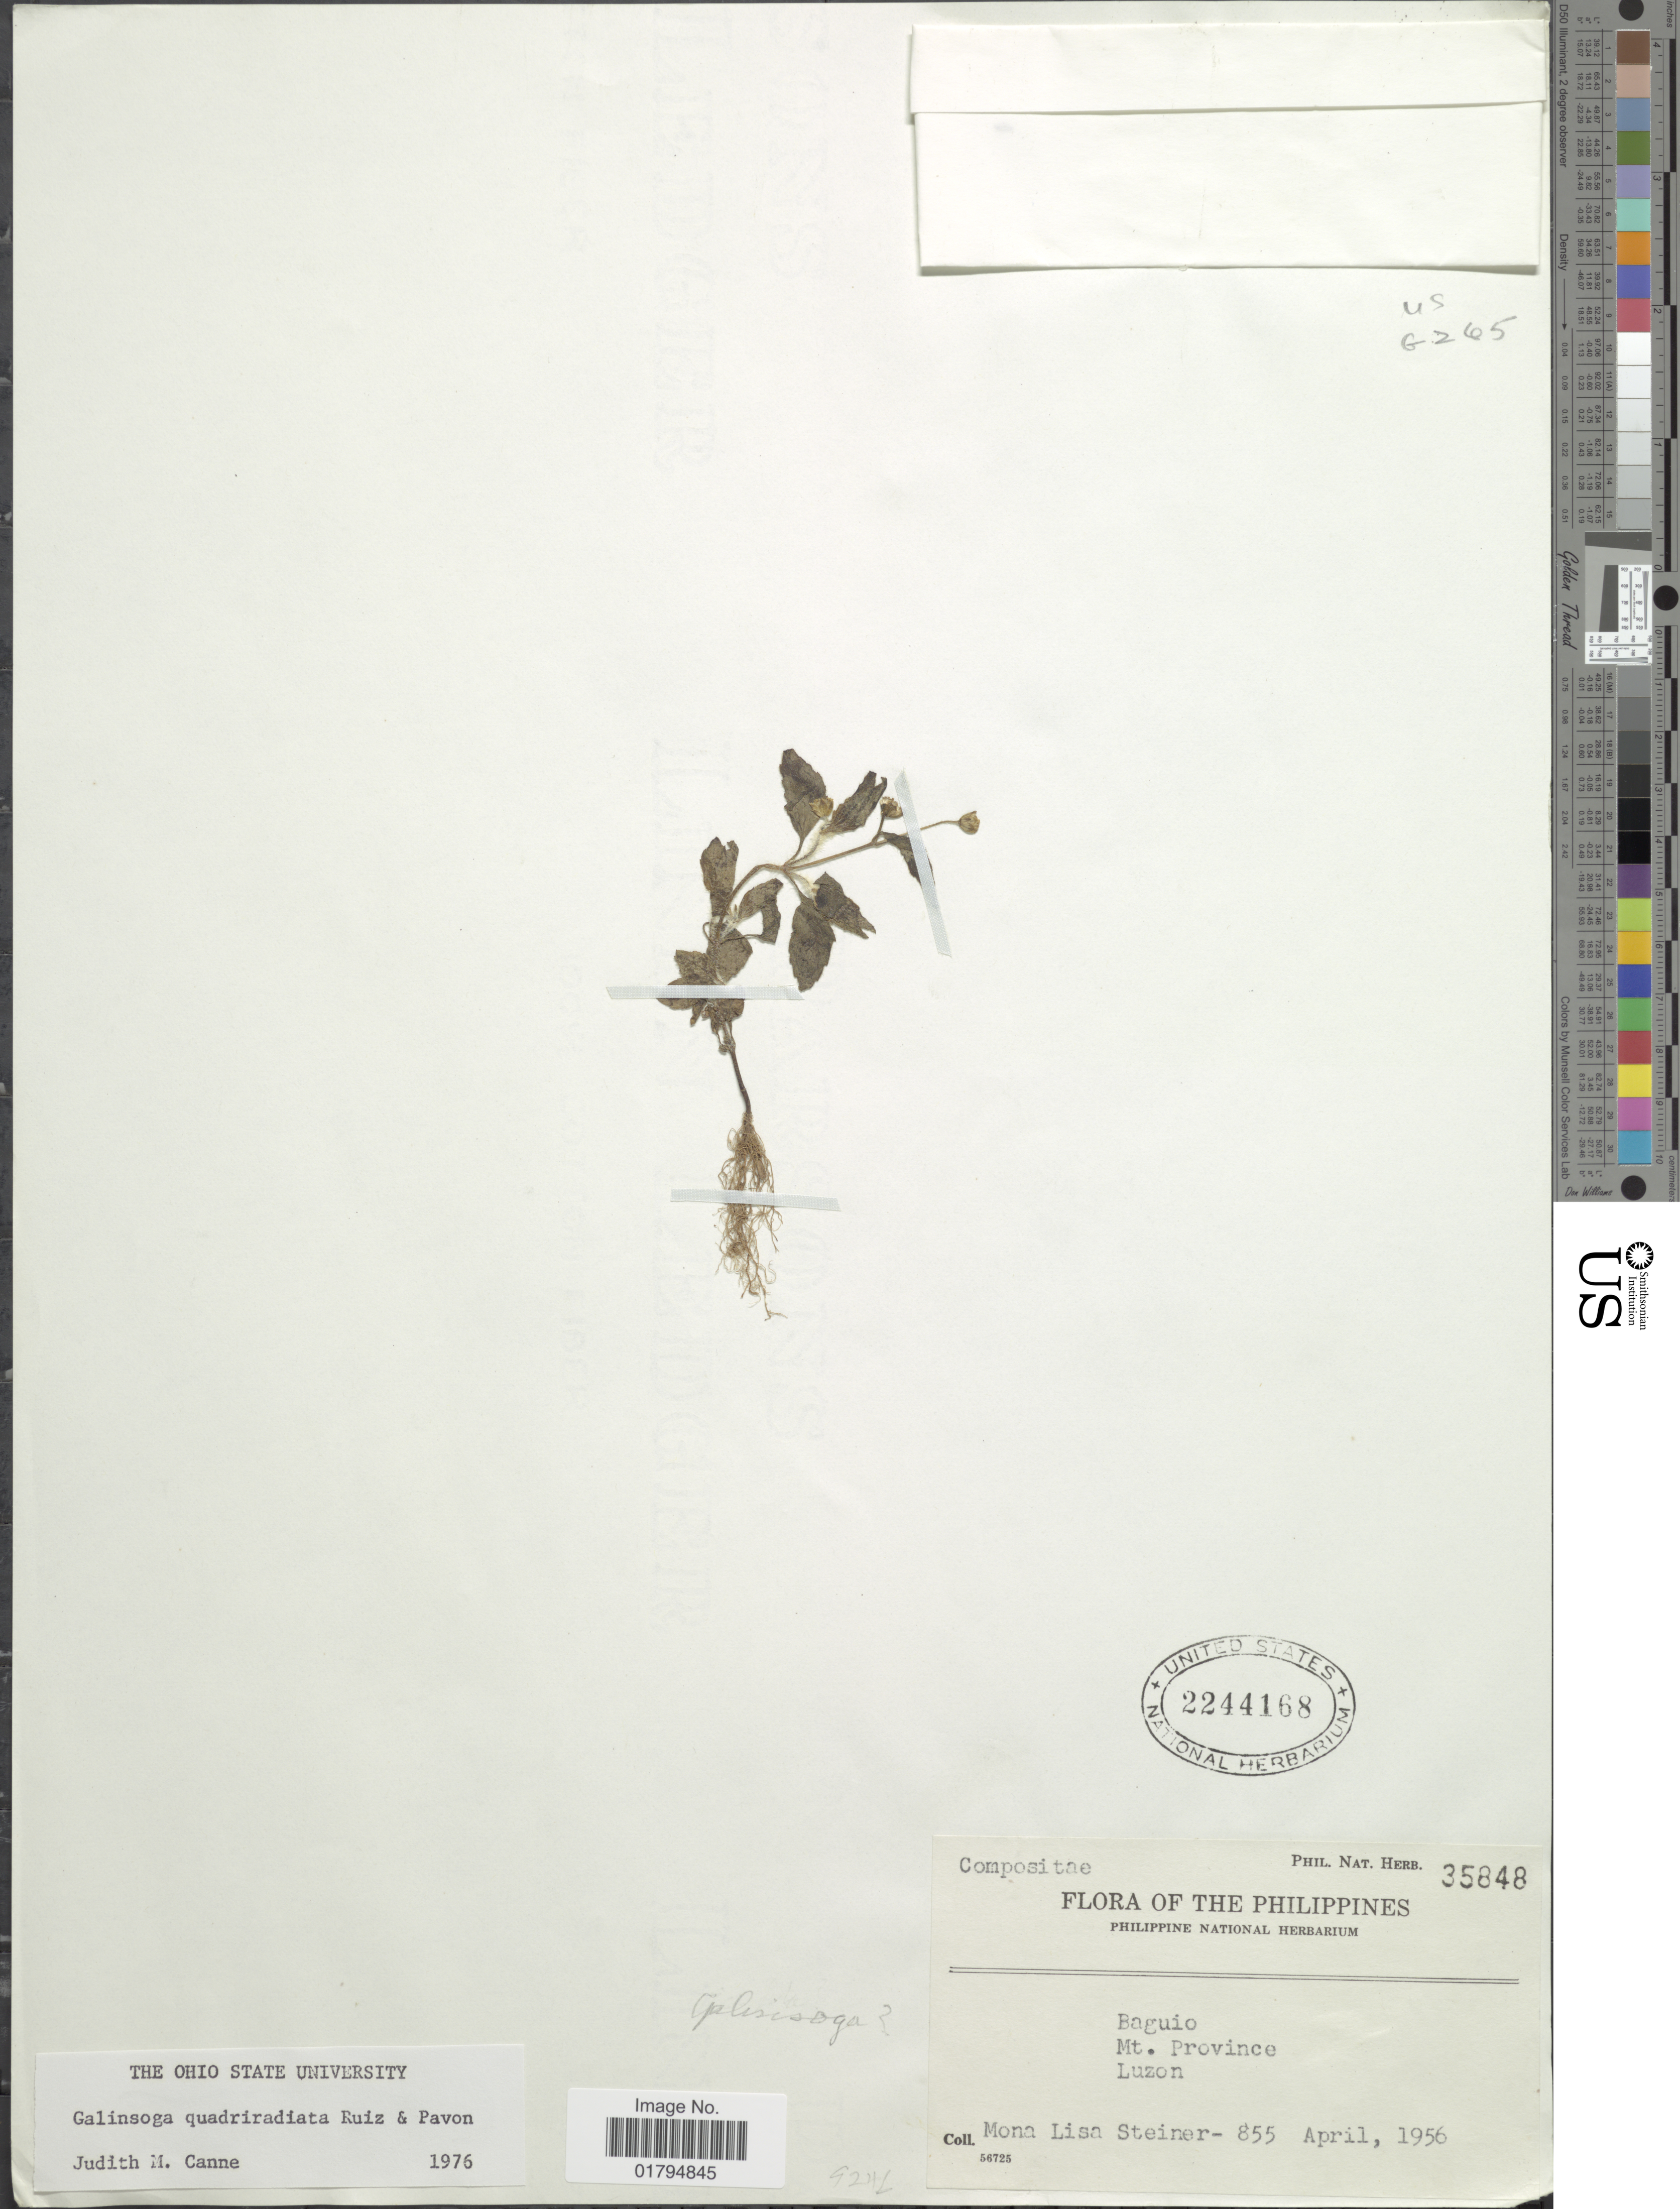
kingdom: Plantae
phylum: Tracheophyta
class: Magnoliopsida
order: Asterales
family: Asteraceae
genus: Galinsoga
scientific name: Galinsoga quadriradiata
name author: Ruiz & Pav.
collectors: M. Steiner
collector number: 855/ Phil. Nat. Herb. 38848?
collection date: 1956-04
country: Philippines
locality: Baguio. Mt. Province. Luzon.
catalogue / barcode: US 224416